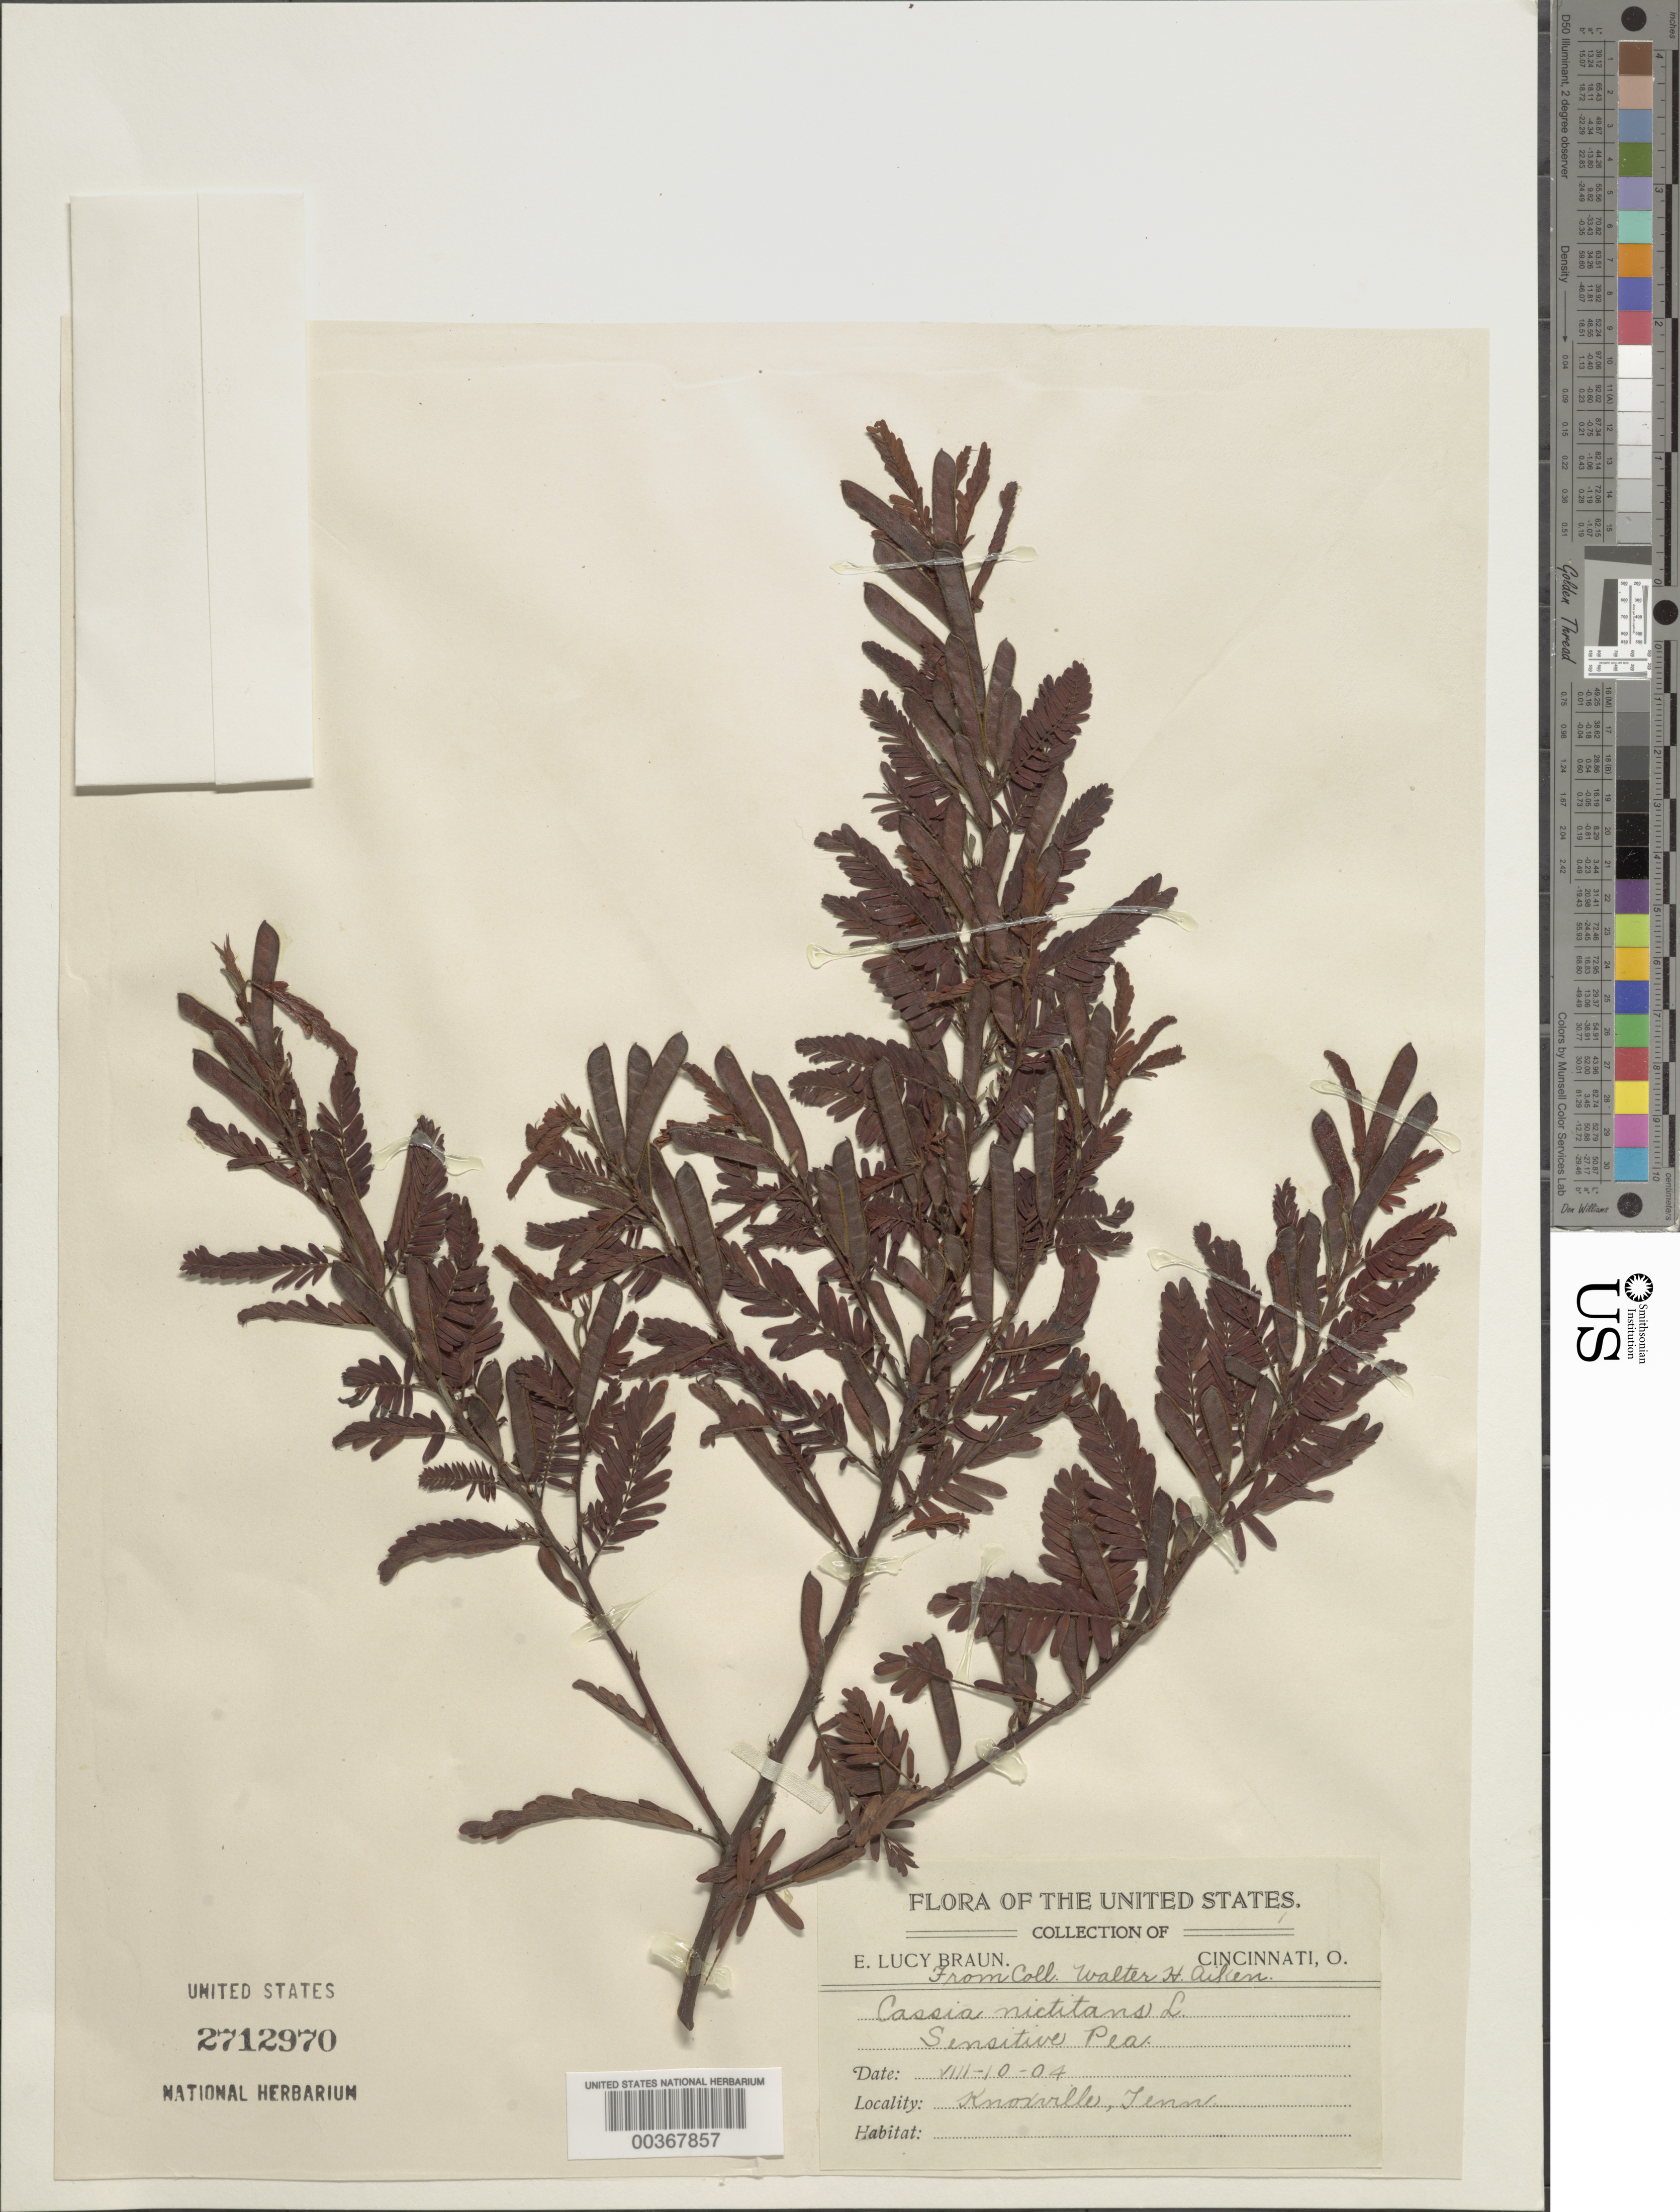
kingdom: Plantae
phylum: Tracheophyta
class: Magnoliopsida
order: Fabales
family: Fabaceae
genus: Chamaecrista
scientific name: Chamaecrista nictitans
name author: (L.) Moench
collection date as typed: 10 Aug 1904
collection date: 1904-08-10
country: United States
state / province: Tennessee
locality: Knoxville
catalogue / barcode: US 2712970